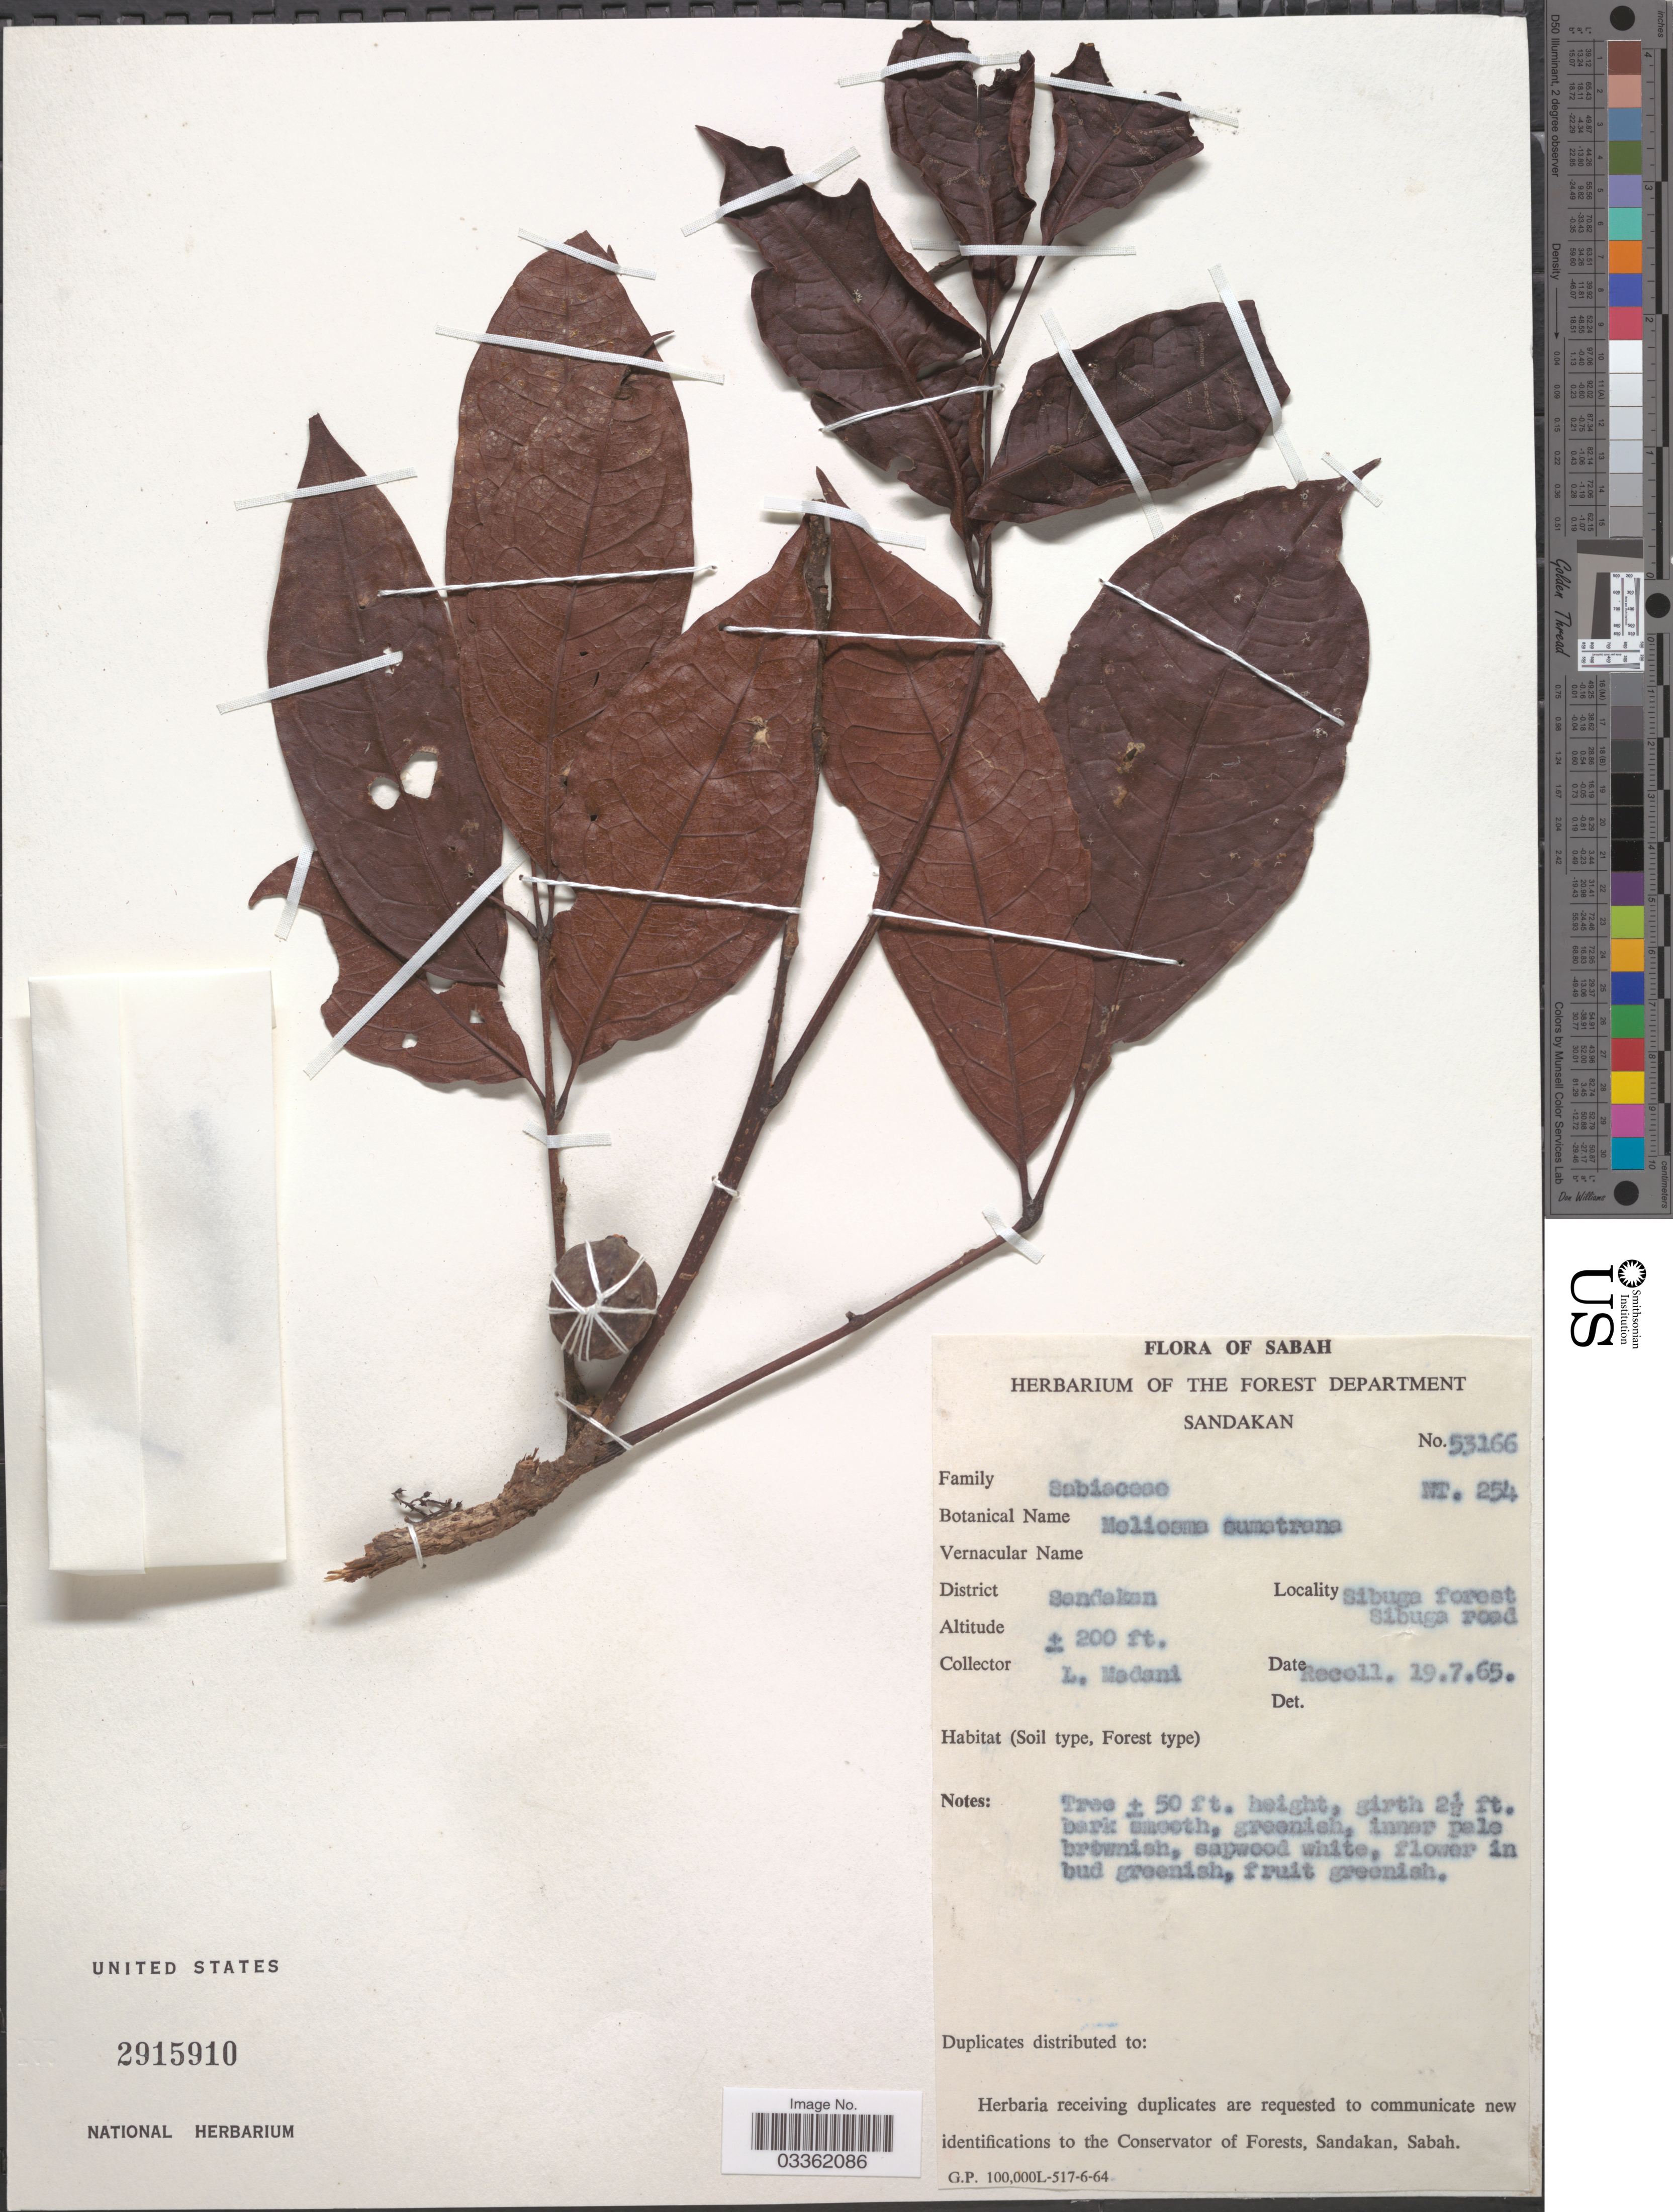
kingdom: Plantae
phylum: Tracheophyta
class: Magnoliopsida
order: Proteales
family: Sabiaceae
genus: Meliosma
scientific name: Meliosma sumatrana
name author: (Jack) Walp.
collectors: L. Madani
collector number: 53166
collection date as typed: Transcribed d/m/y: 19/7/65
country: Malaysia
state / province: Sabah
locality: District Sandakan. Sibuga forest. Sibuga road.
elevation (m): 61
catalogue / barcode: US 2915910